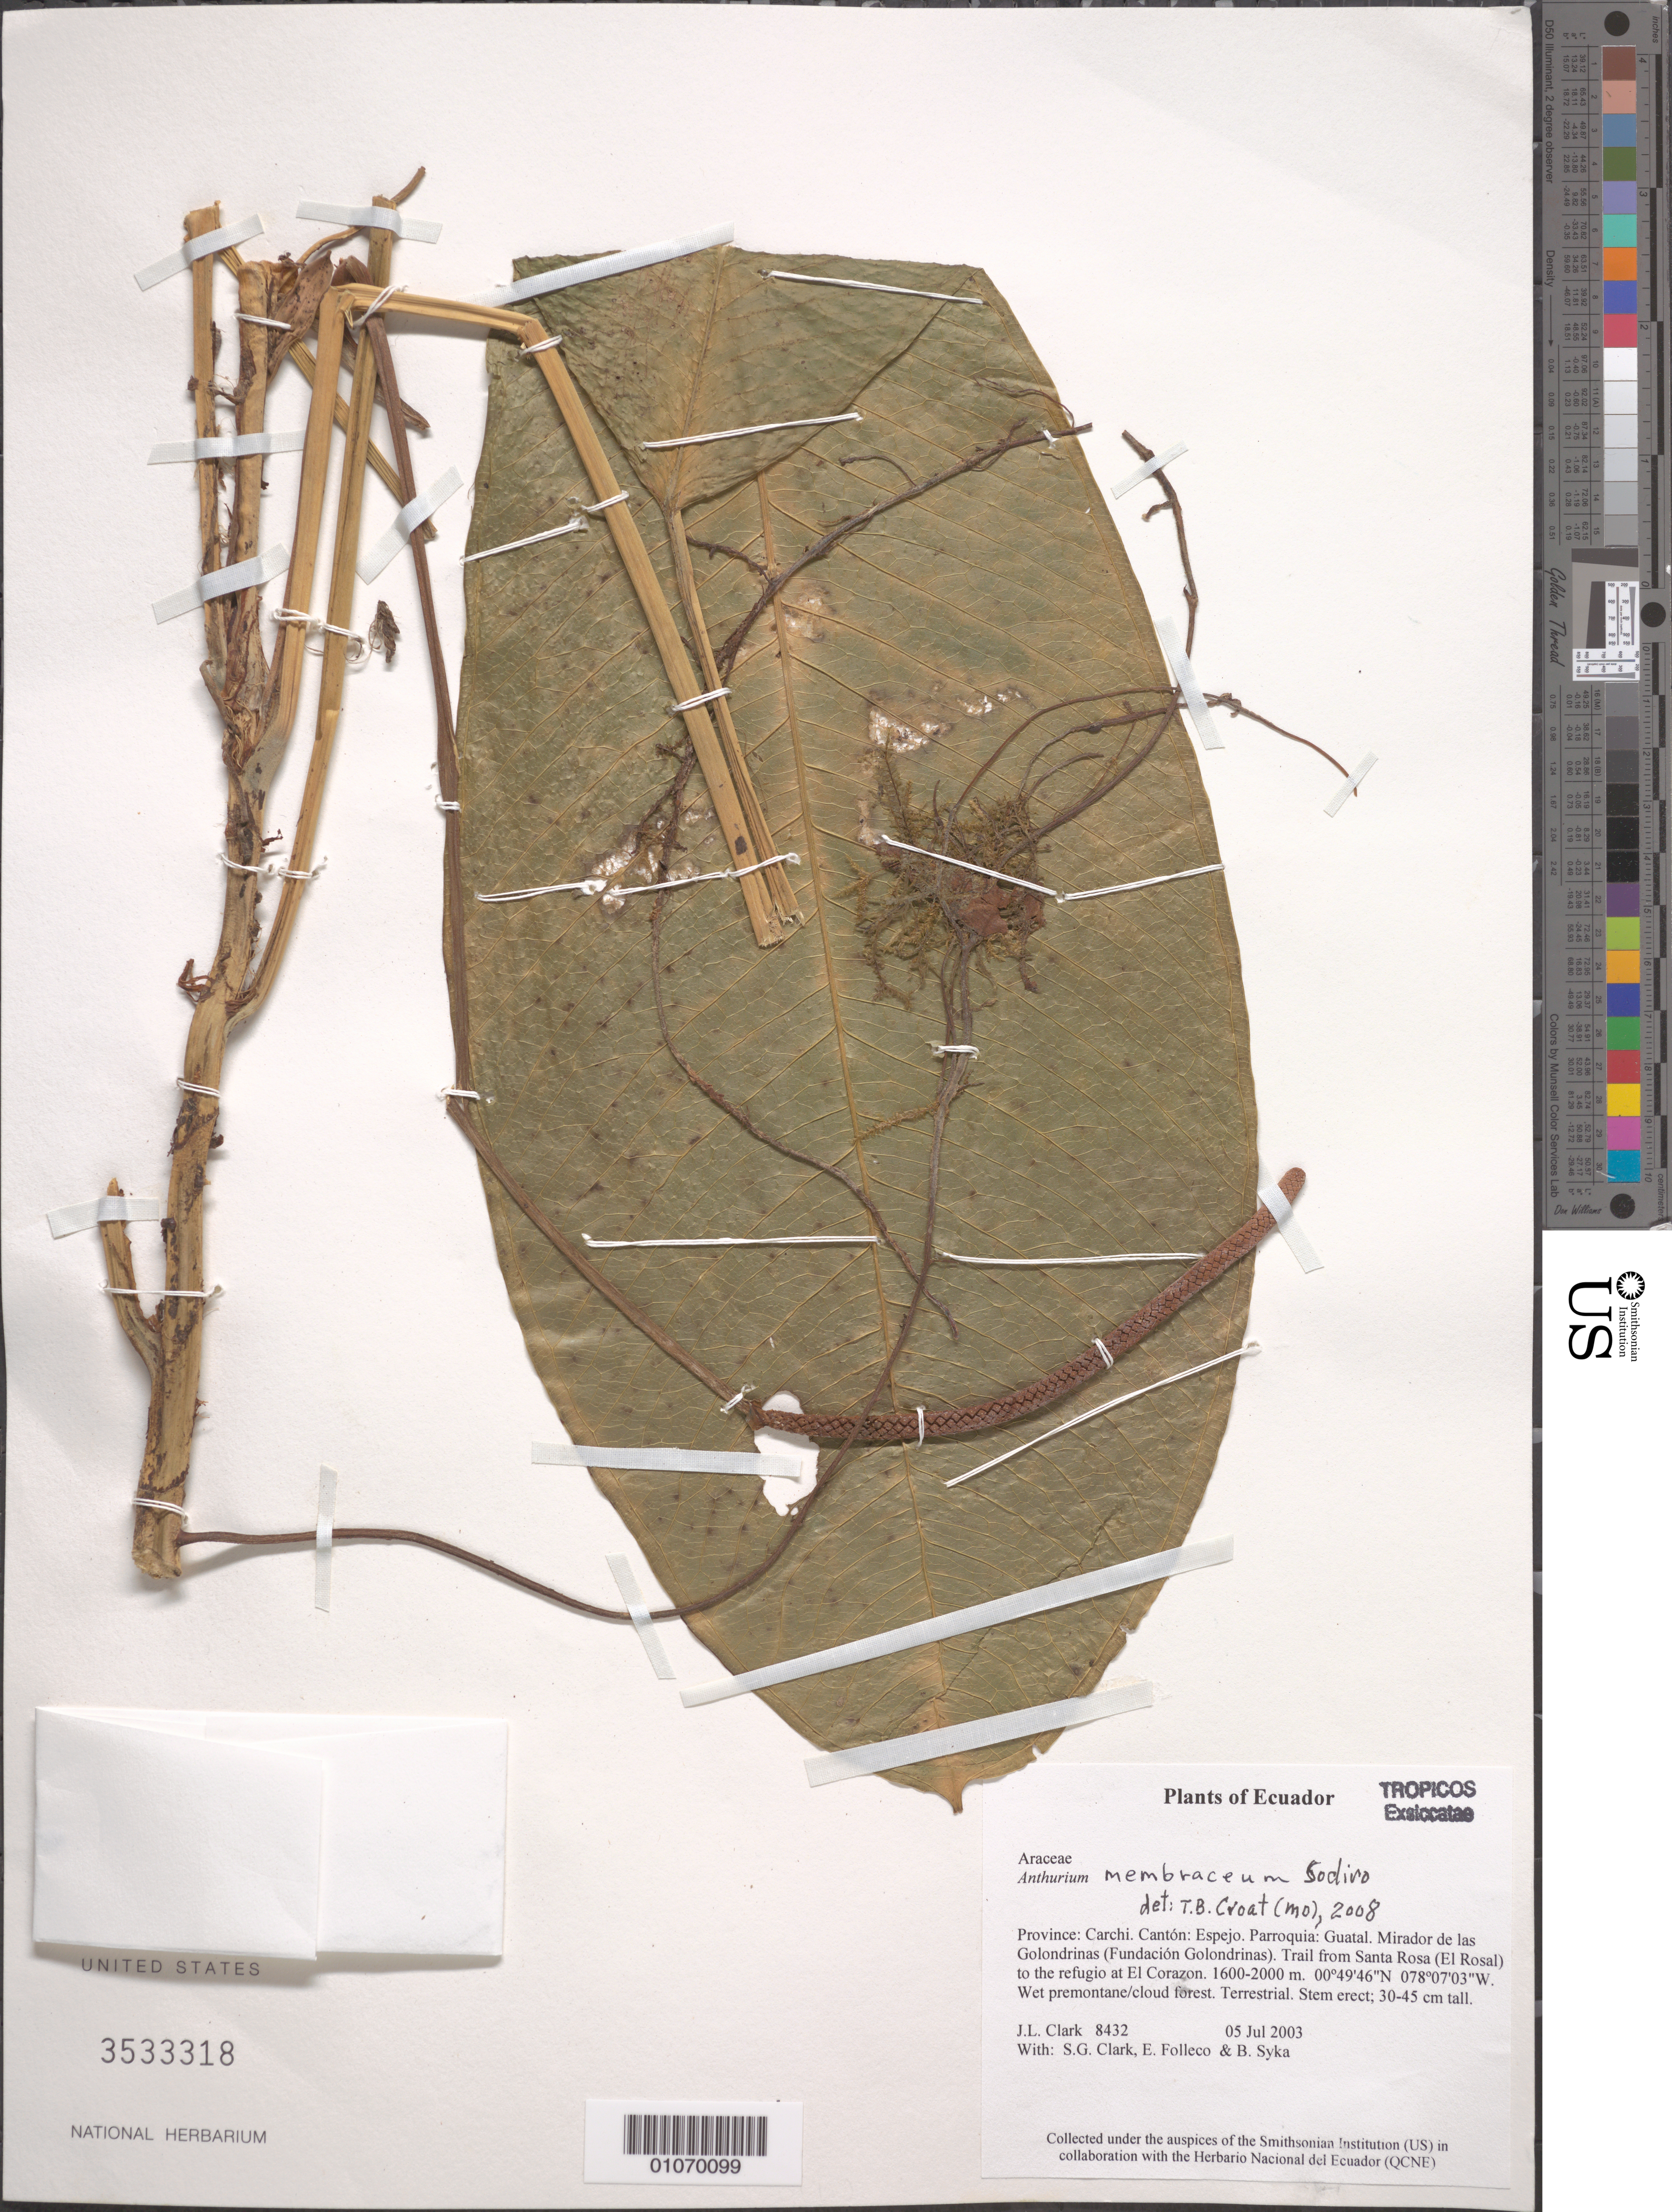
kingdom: Plantae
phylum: Tracheophyta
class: Liliopsida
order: Alismatales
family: Araceae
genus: Anthurium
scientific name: Anthurium membranaceum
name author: Sodiro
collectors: J. L. Clark, S. G. Clark, E. Folleco & B. Syka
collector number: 8432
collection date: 2003-07-05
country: Ecuador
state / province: Carchi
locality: Cantón: Espejo. Parroquia: Guatal. Mirador de las Golondrinas (Fundación Golondrinas). Trail from Santa Rosa (El Rosal) to the refugio at El Corazon.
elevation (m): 1600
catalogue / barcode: US 3533318